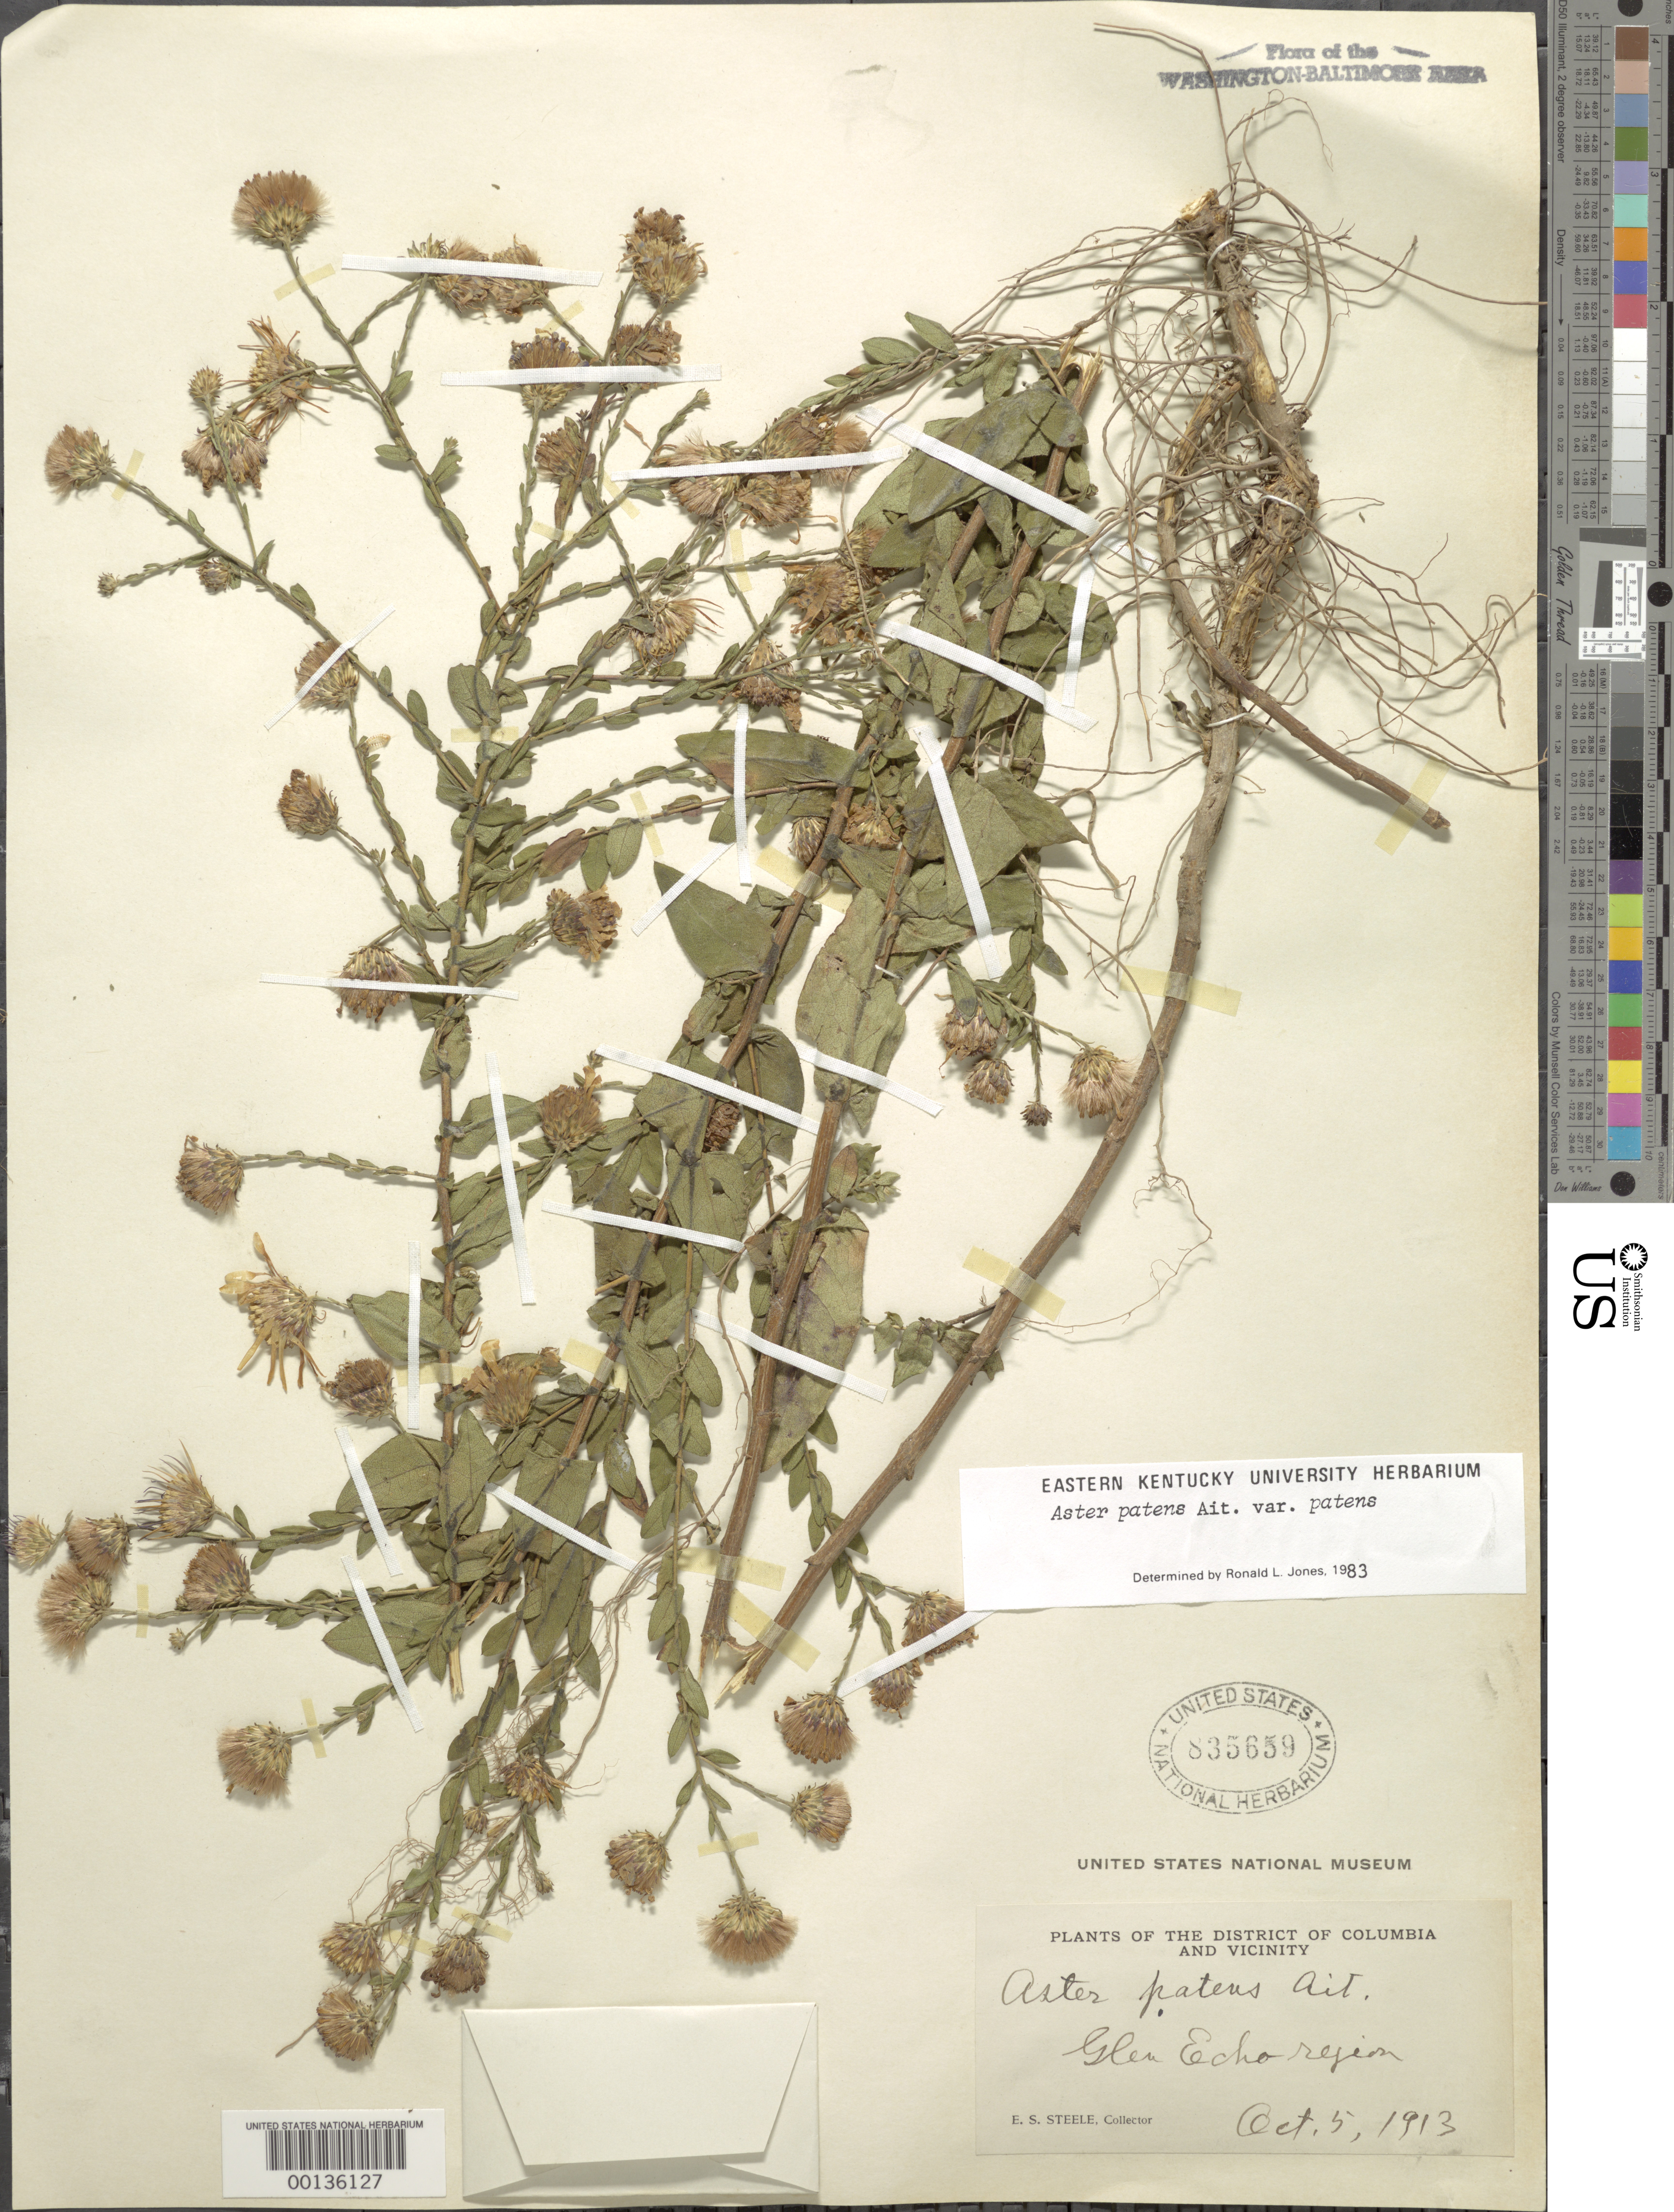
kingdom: Plantae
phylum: Tracheophyta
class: Magnoliopsida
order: Asterales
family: Asteraceae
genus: Symphyotrichum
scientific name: Symphyotrichum patens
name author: (Aiton) G.L. Nesom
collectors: E. Steele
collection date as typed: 05 Oct 1913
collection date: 1913-10-05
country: United States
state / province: Maryland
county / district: Montgomery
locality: Glen Echo Region C. & O. Canal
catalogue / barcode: US 835659